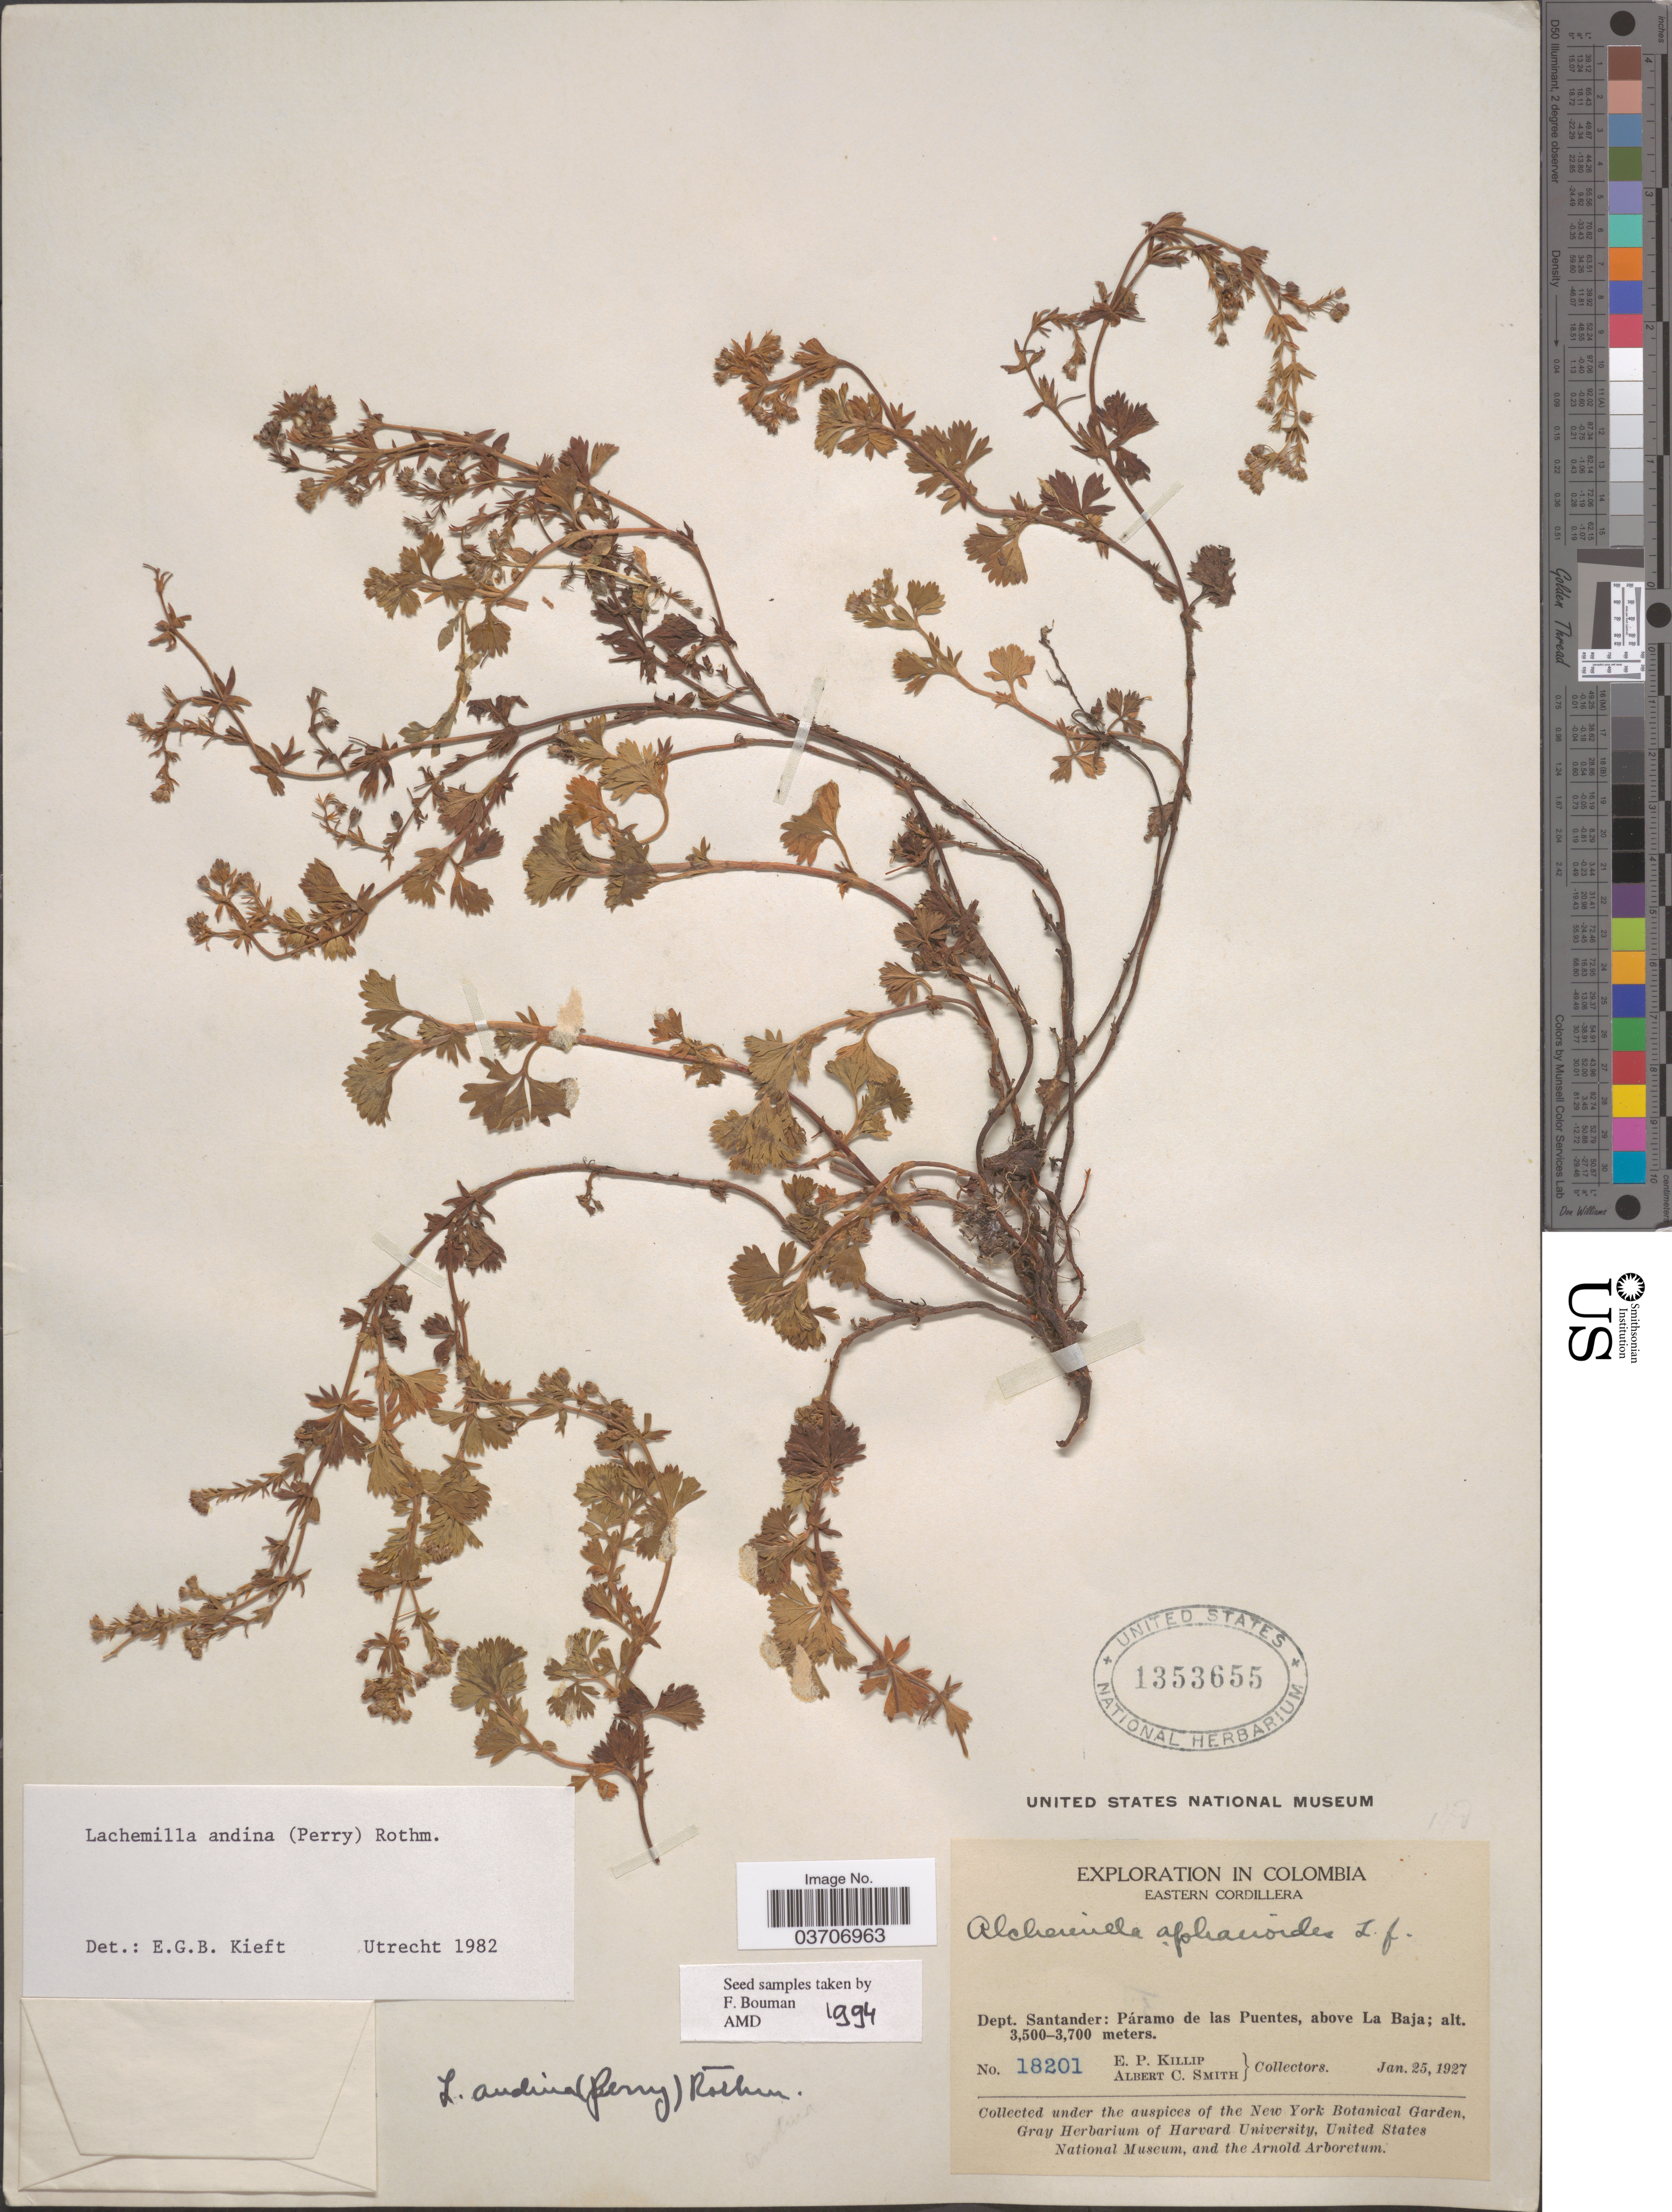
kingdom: Plantae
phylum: Tracheophyta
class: Magnoliopsida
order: Rosales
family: Rosaceae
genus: Lachemilla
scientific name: Lachemilla andina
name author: (L.M. Perry) Rothm.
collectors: E. P. Killip & A. C. Smith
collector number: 18201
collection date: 1927-01-25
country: Colombia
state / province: Santander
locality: Eastern Cordillera. Dept. Santander: Páramo de las Puentes, above La Baja.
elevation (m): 3500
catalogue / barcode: US 1353655